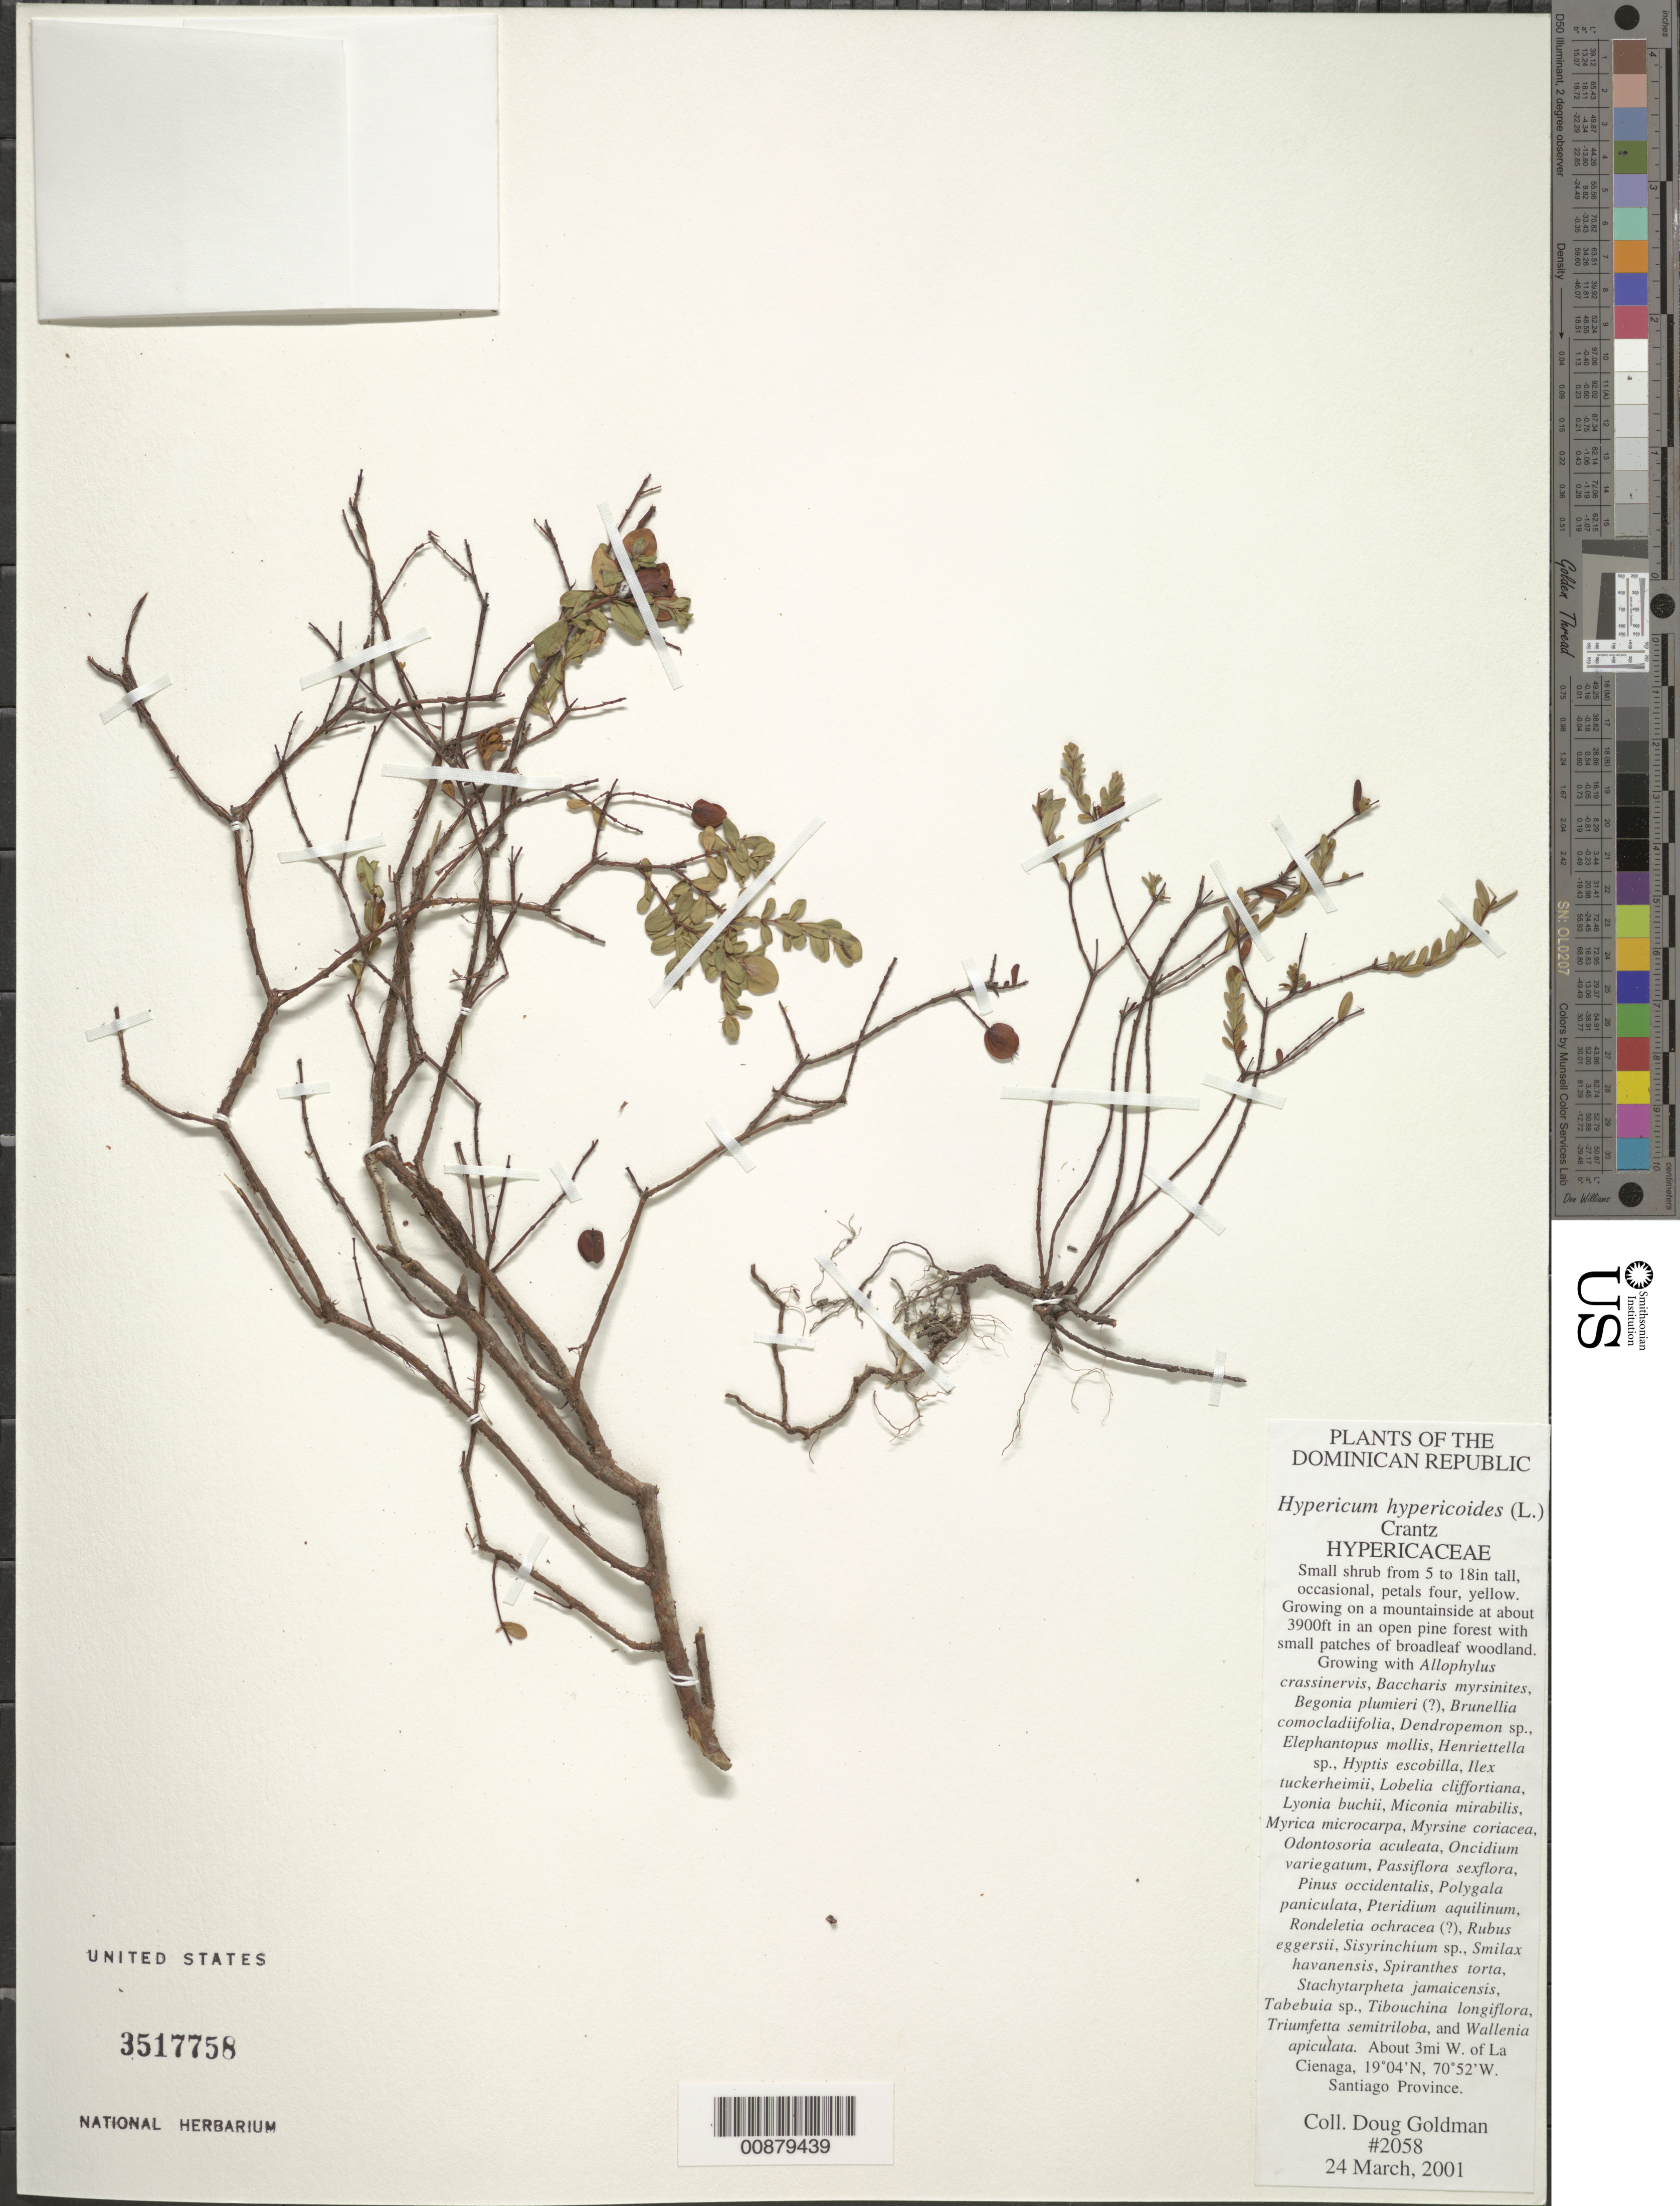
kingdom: Plantae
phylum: Tracheophyta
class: Magnoliopsida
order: Malpighiales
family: Hypericaceae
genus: Hypericum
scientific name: Hypericum hypericoides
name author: (L.) Crantz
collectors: D. H. Goldman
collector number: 2058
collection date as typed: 24 Mar 2001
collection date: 2001-03-24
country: Dominican Republic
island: Hispaniola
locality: Santiago Province: about 3 mi. W of La Cienaga.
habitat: Growing on a mountainside in an open pine forest with small patches of broadleaf woodland.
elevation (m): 1189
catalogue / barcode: US 3517758